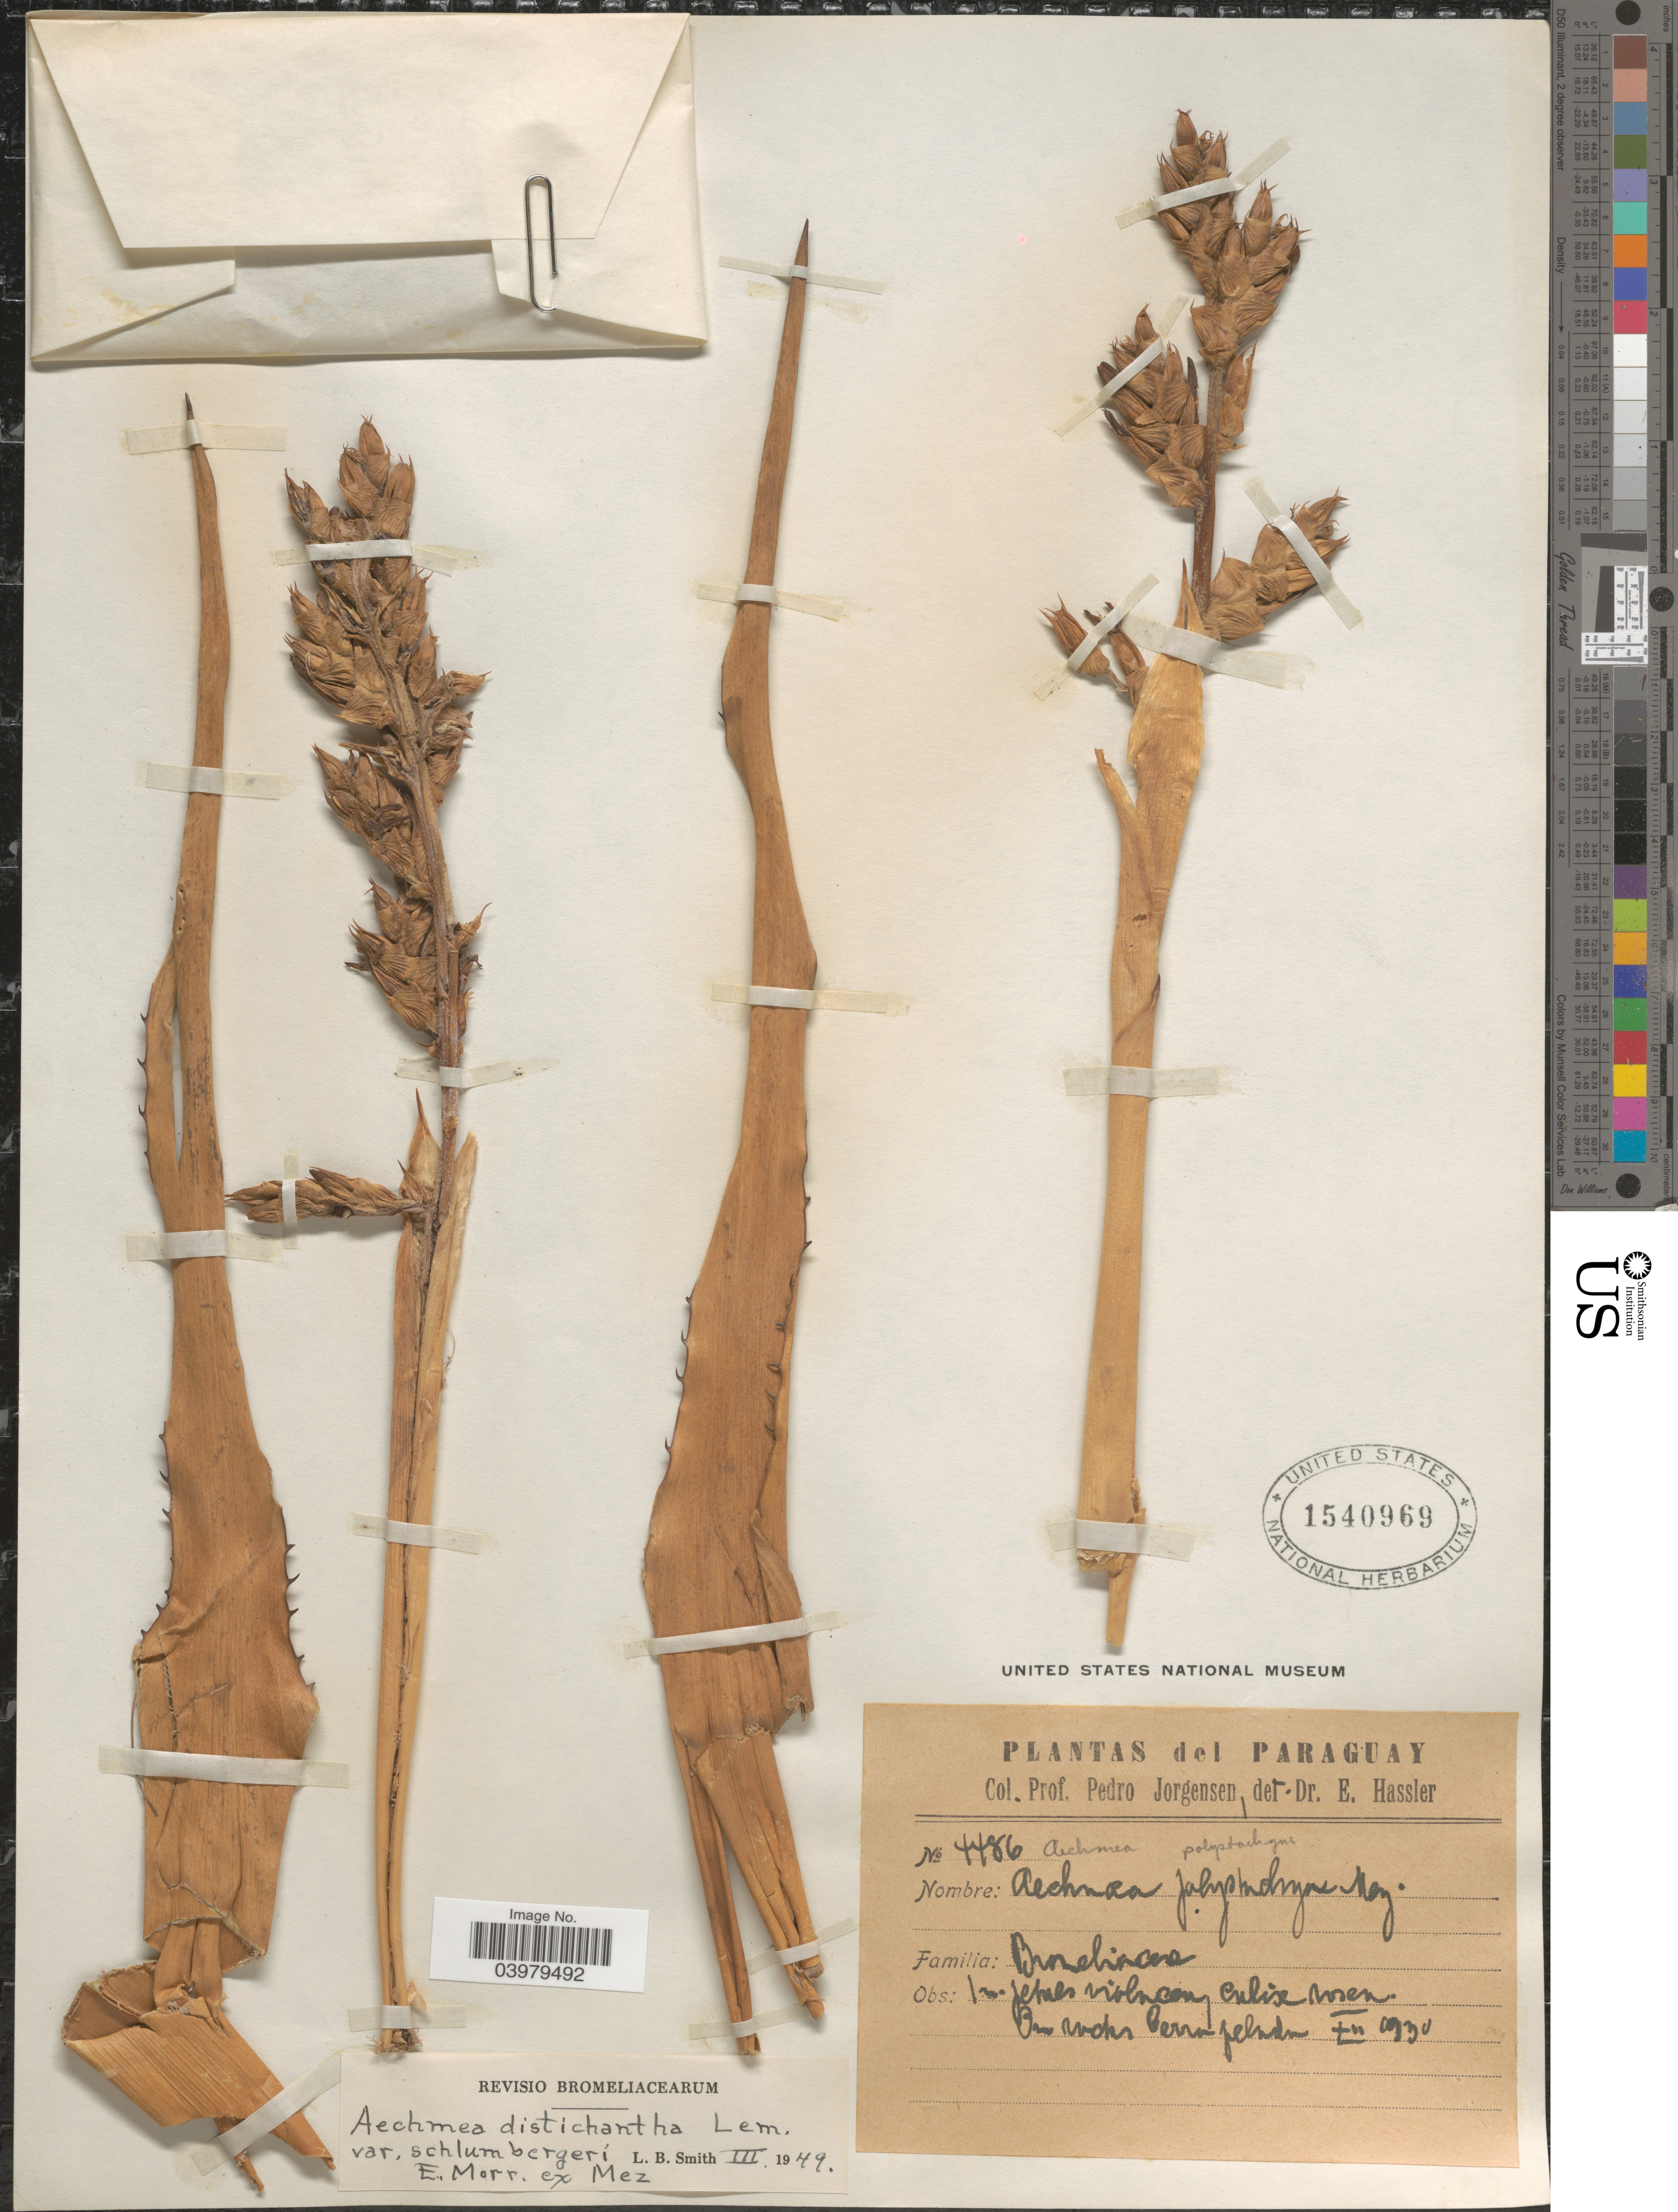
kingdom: Plantae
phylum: Tracheophyta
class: Liliopsida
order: Poales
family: Bromeliaceae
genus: Aechmea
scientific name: Aechmea distichantha var. schlumbergeri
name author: É. Morren ex Mez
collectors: P. Jörgensen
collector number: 4486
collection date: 1930-12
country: Paraguay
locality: On rocks Cerra pelada.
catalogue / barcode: US 1540969